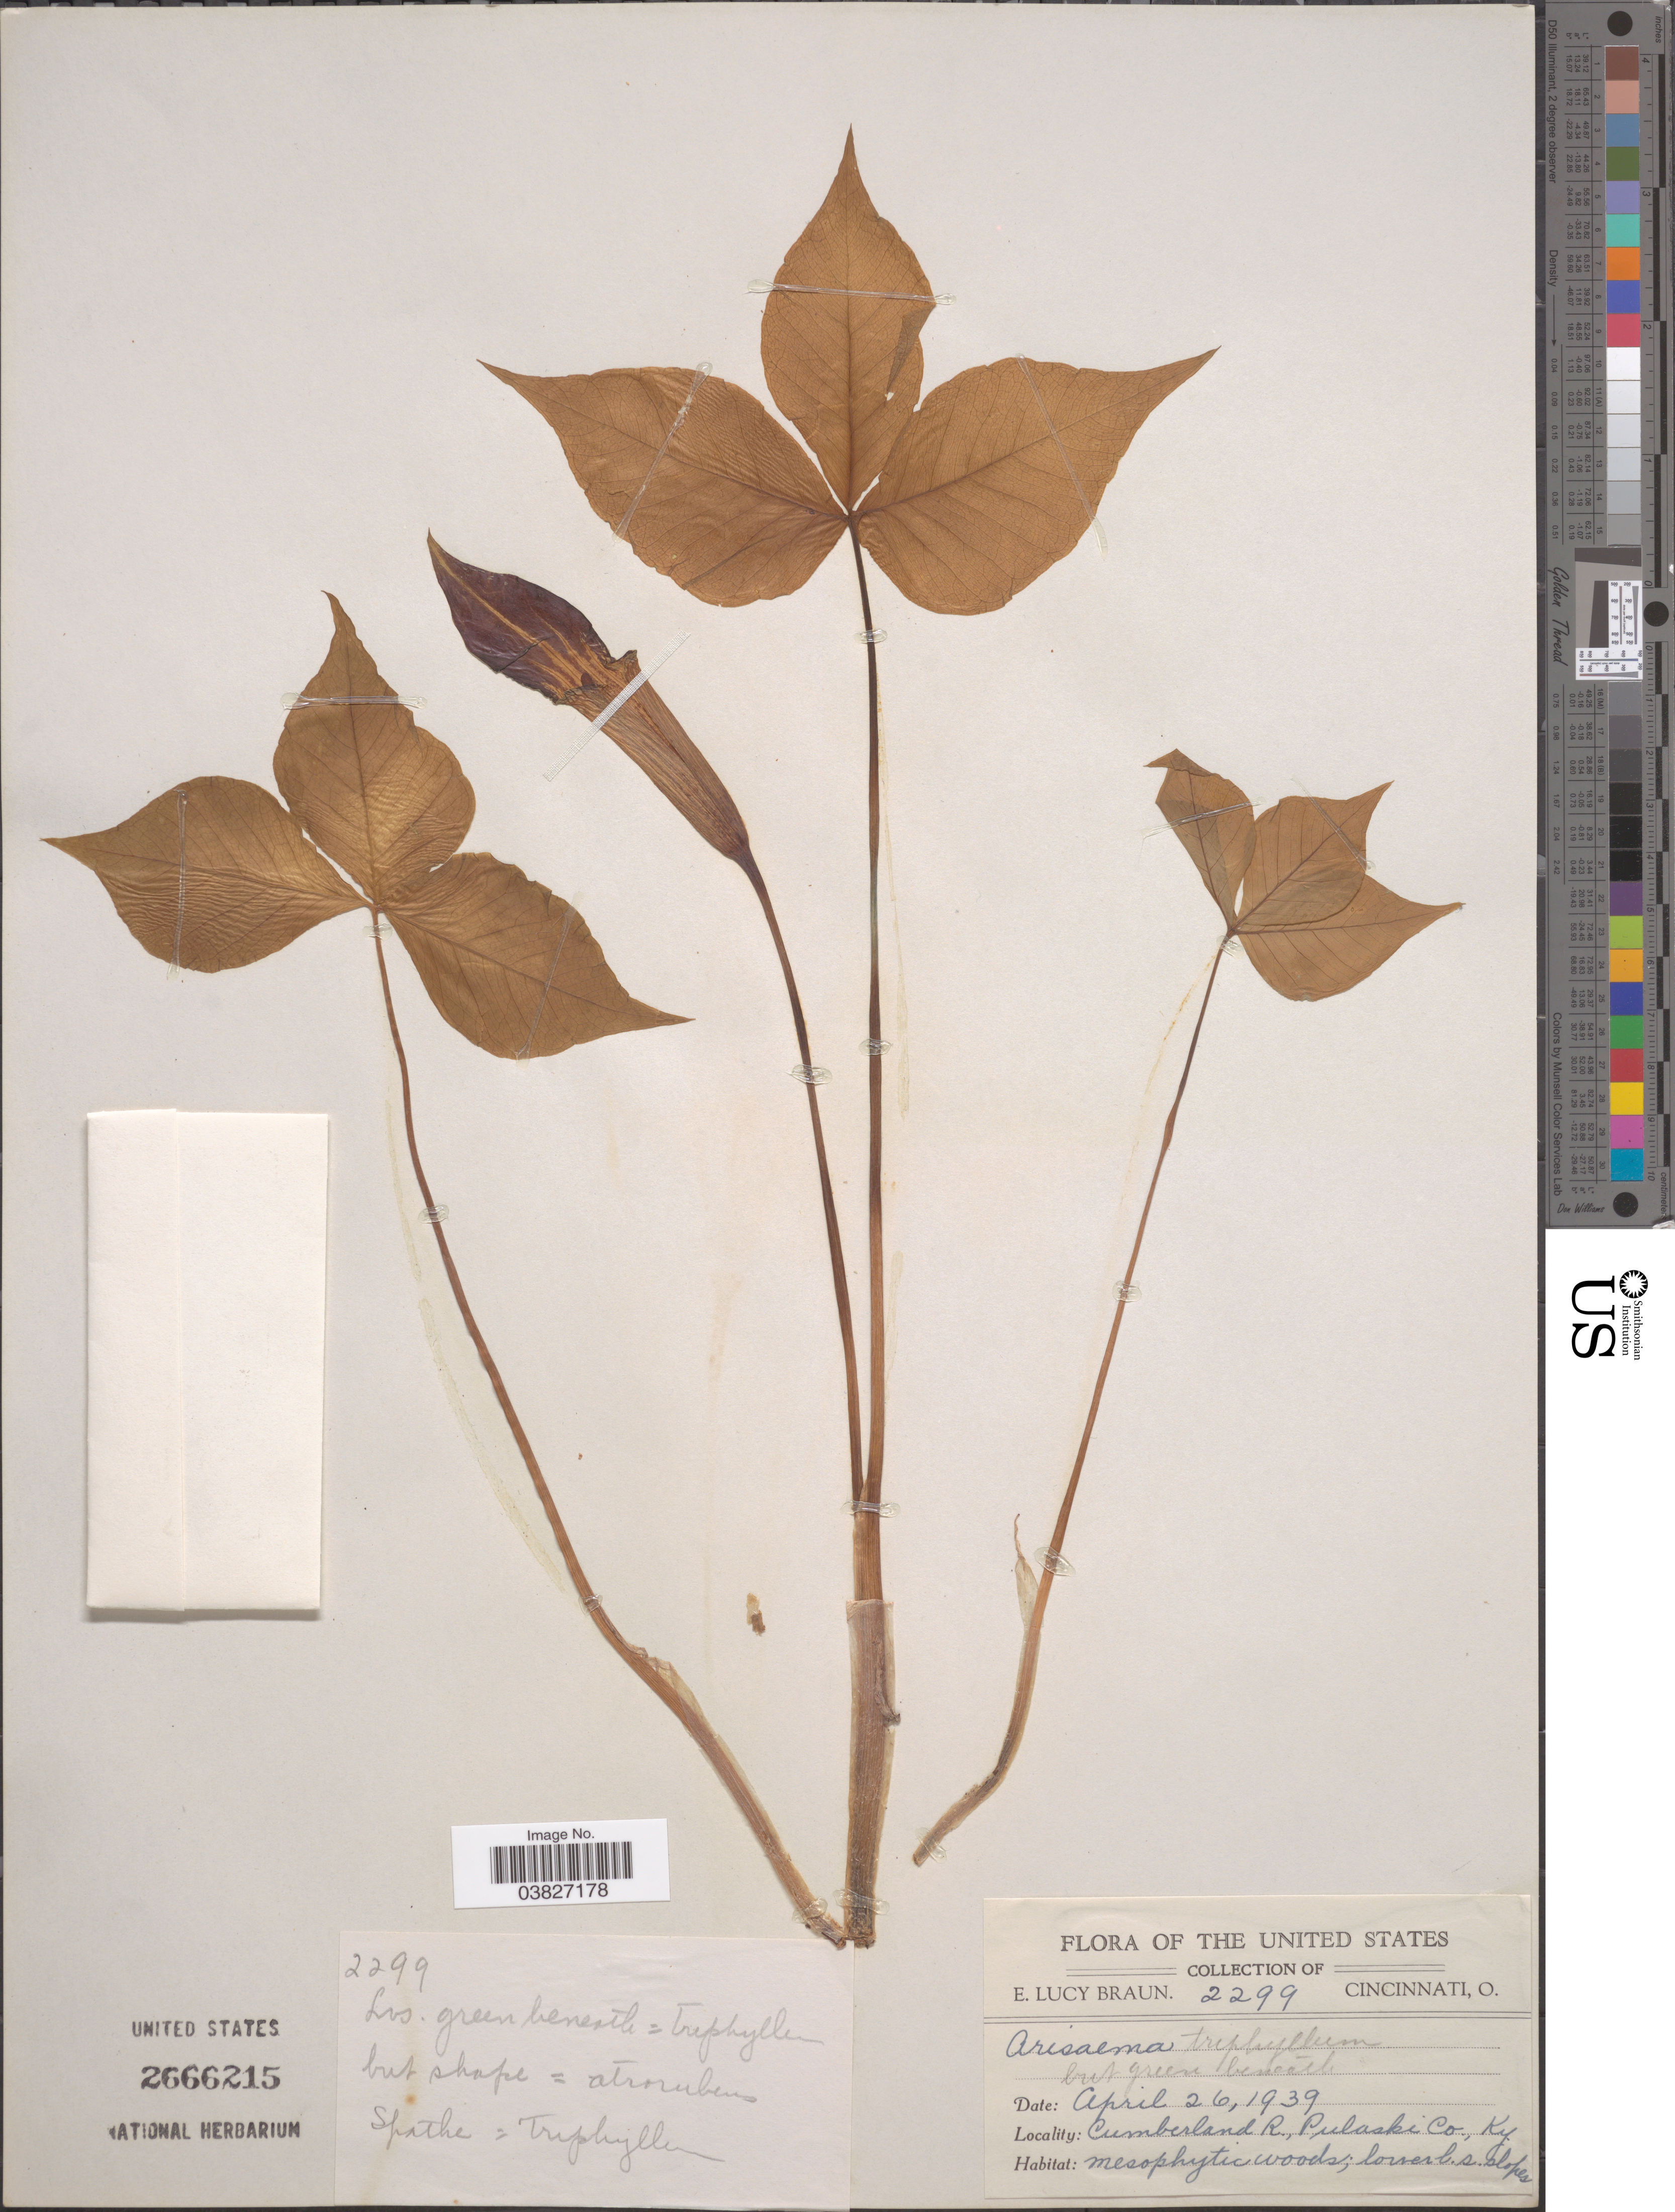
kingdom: Plantae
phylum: Tracheophyta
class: Liliopsida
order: Alismatales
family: Araceae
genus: Arisaema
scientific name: Arisaema sp.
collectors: E. L. Braun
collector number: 2299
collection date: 1939-04-26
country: United States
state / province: Kentucky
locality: Cumberland R., Pulaski Co.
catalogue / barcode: US 2666215